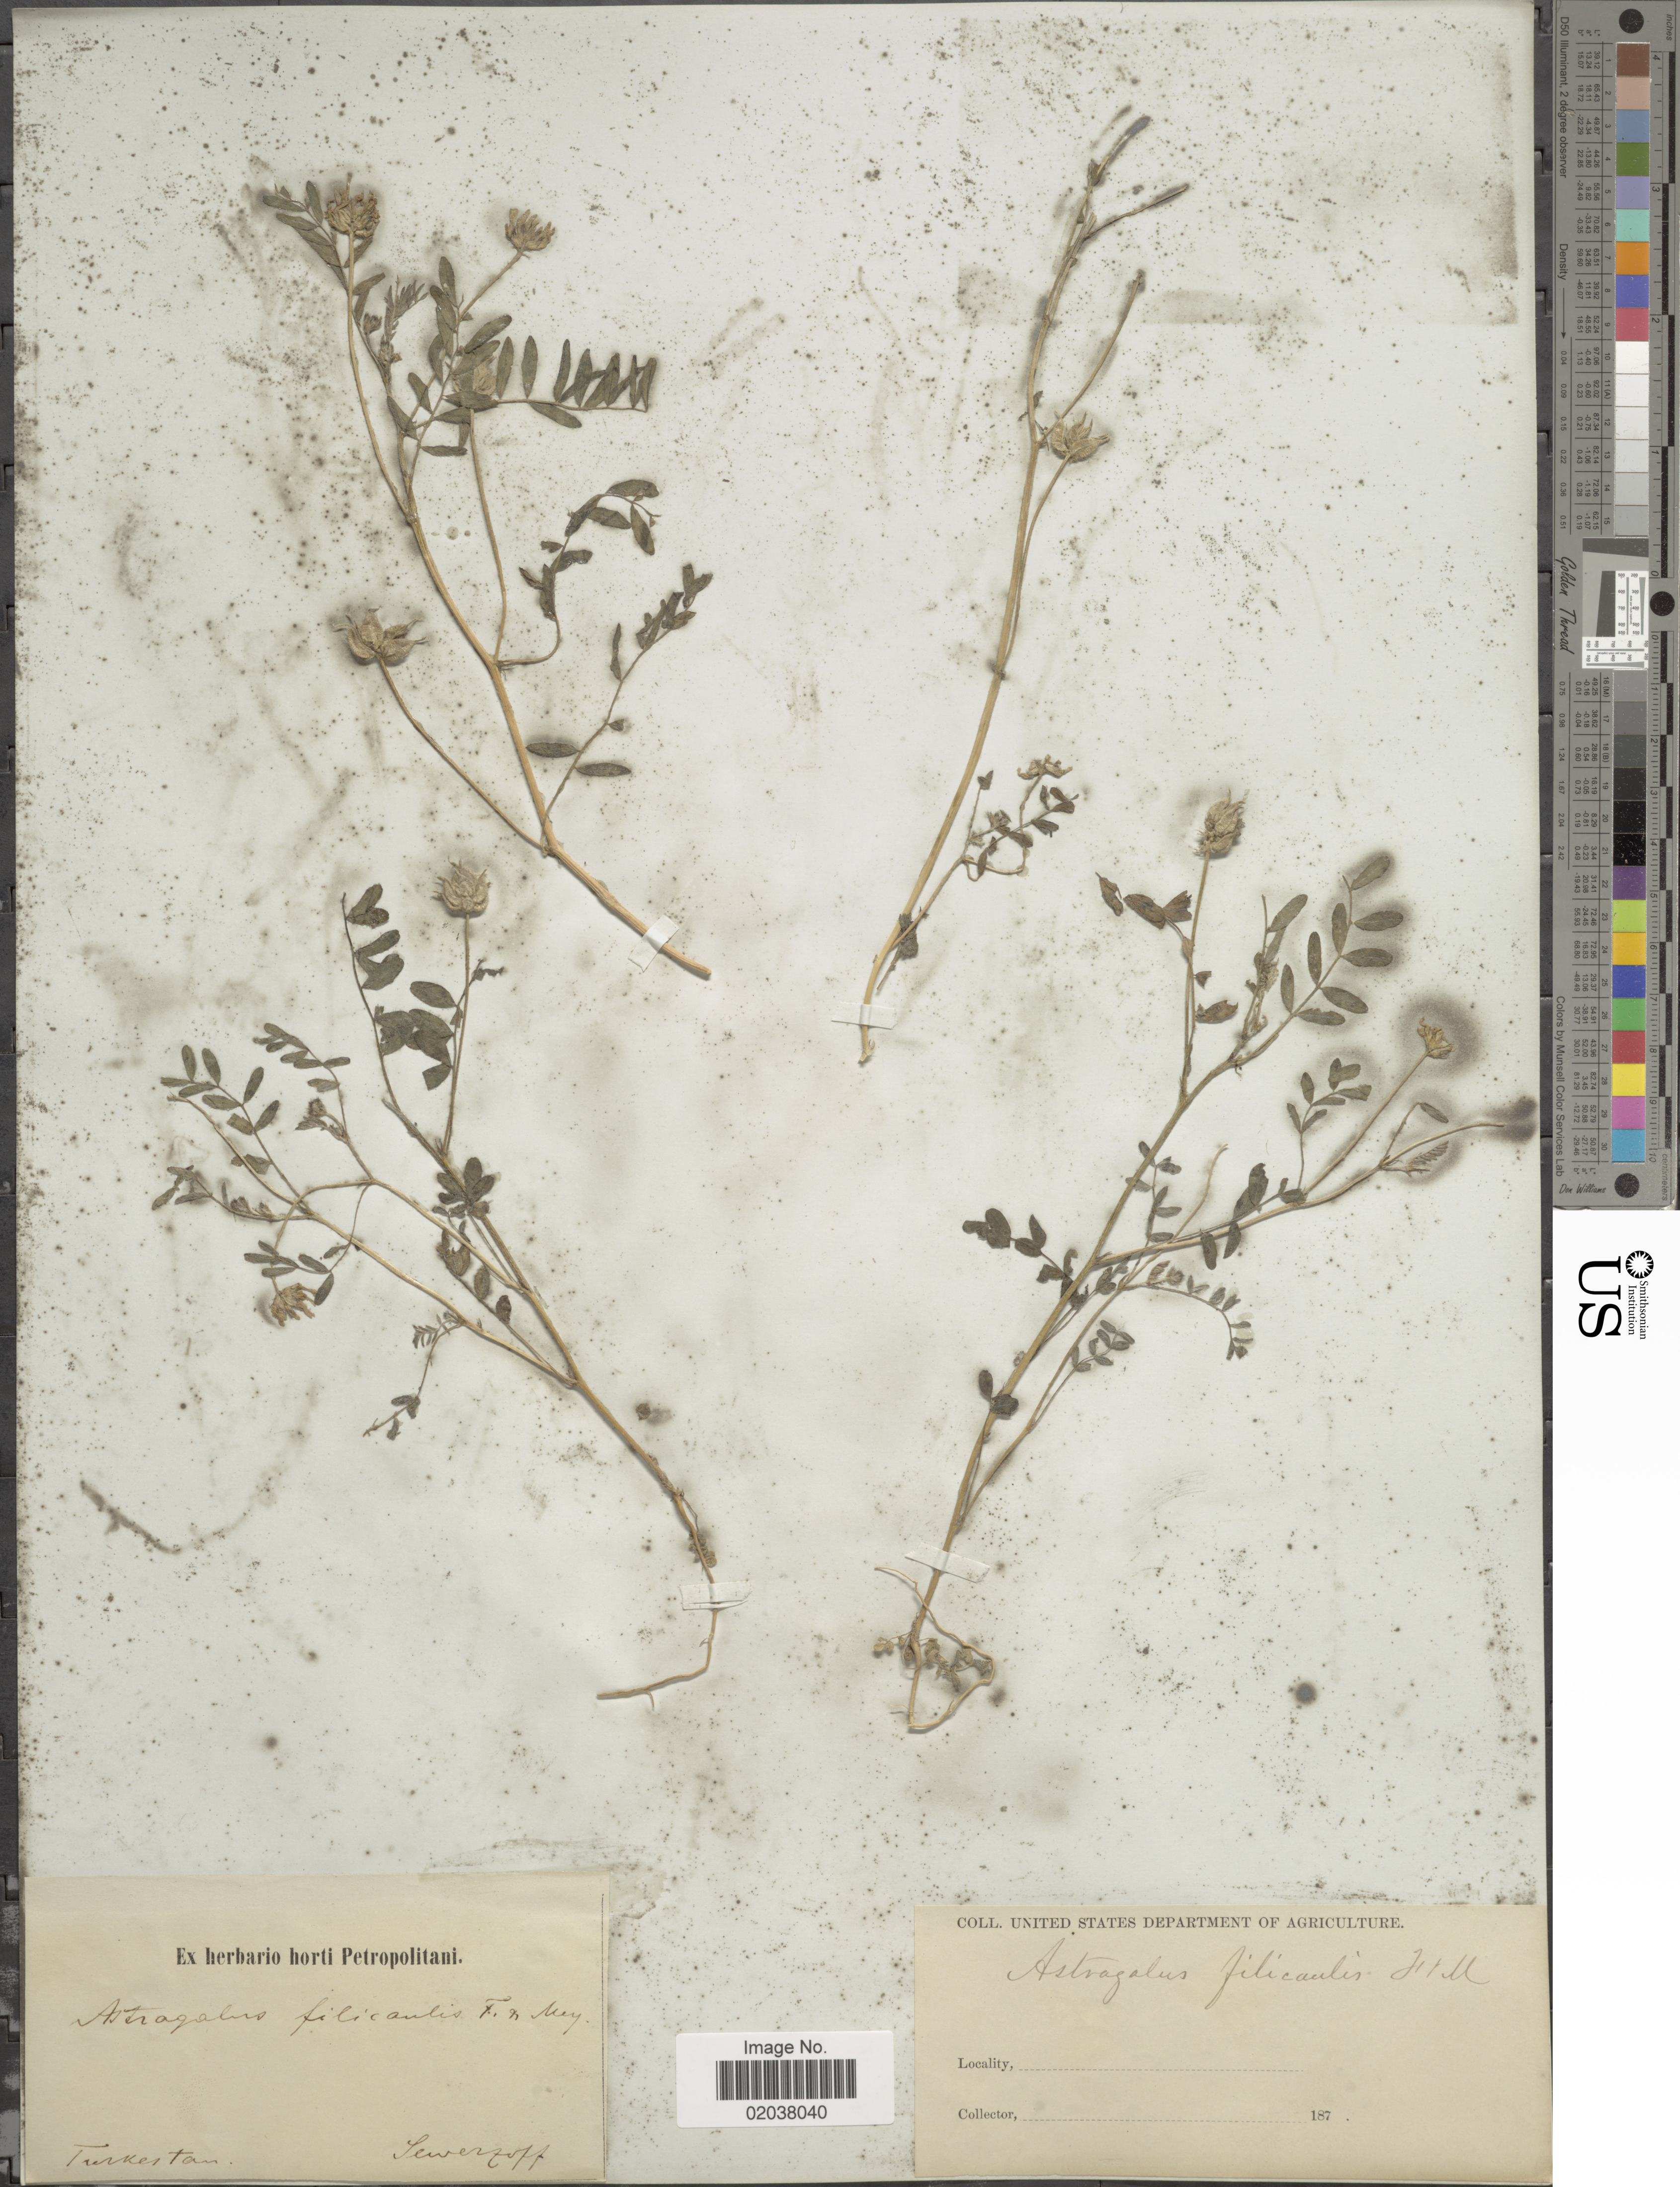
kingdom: Plantae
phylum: Tracheophyta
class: Magnoliopsida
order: Fabales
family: Fabaceae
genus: Astragalus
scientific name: Astragalus filicaulis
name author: Kar. & Kir.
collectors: Sewerzoff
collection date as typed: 187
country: Kazakhstan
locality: Turkestan